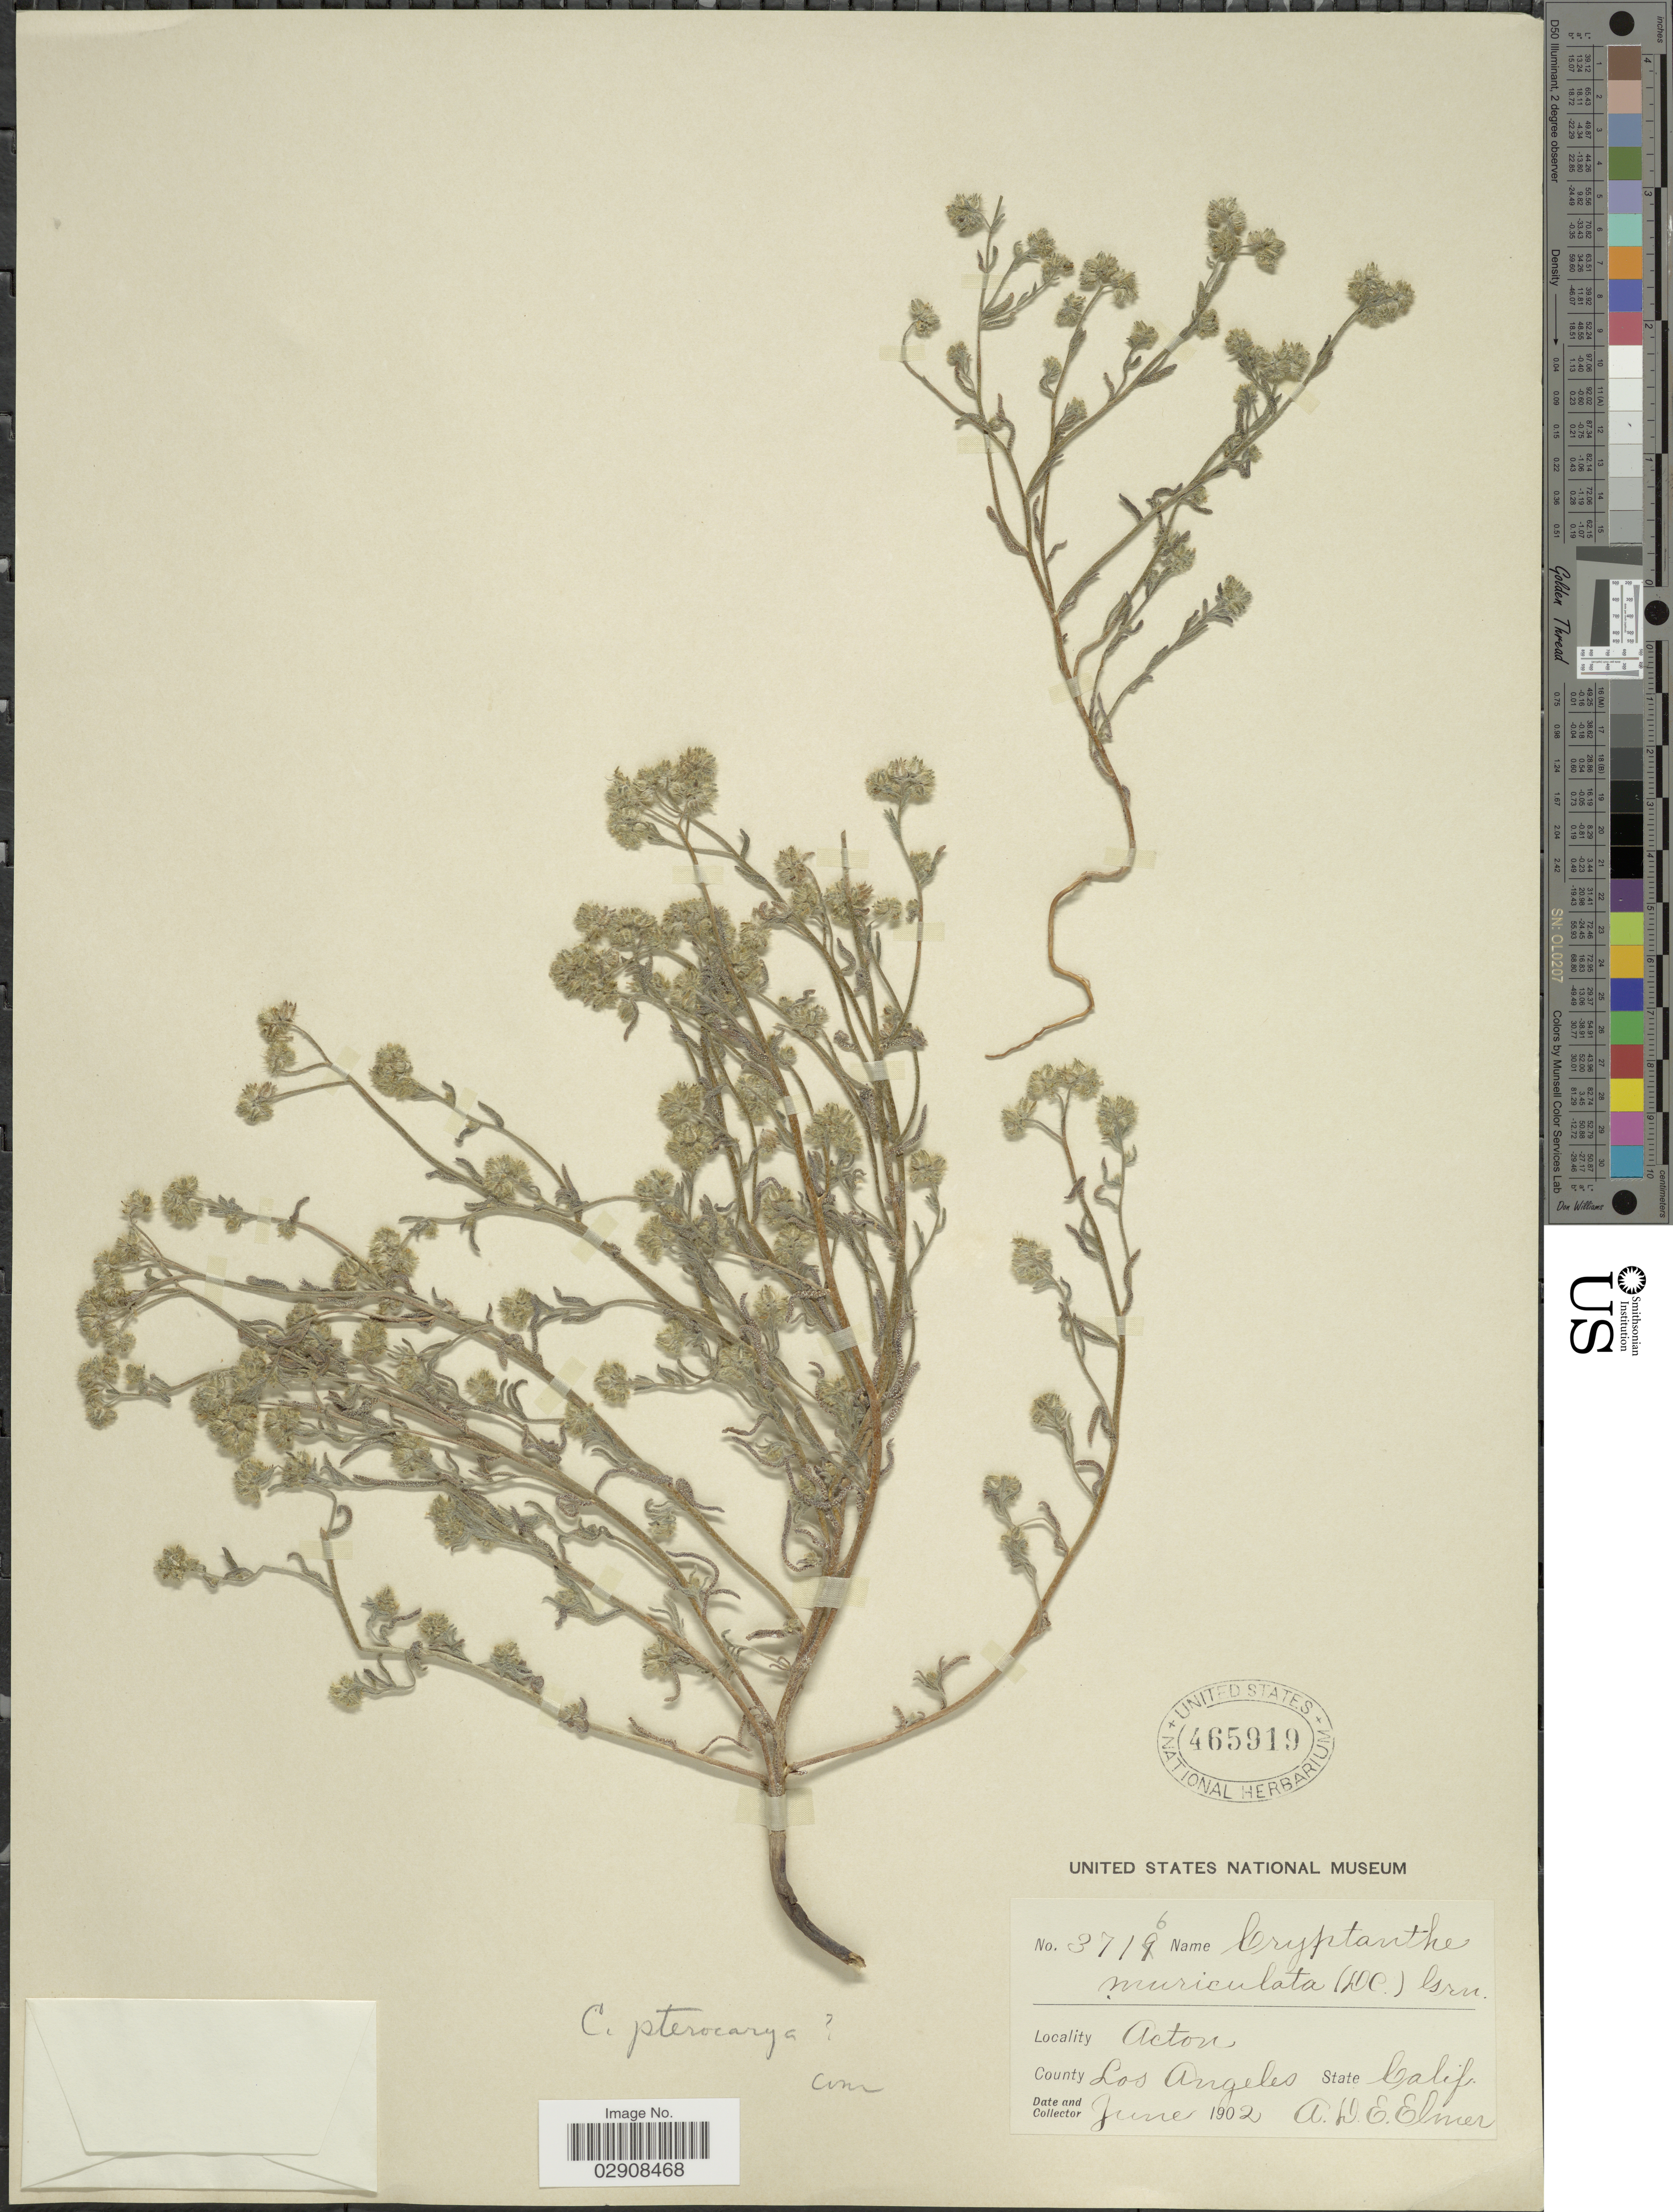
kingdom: Plantae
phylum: Tracheophyta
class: Magnoliopsida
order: Boraginales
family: Boraginaceae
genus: Cryptantha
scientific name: Cryptantha pterocarya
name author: (Torr.) Greene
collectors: A. D. E. Elmer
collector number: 3716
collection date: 1902-06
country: United States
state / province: California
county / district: Los Angeles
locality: Acton, County Los Angeles.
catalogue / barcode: US 465919